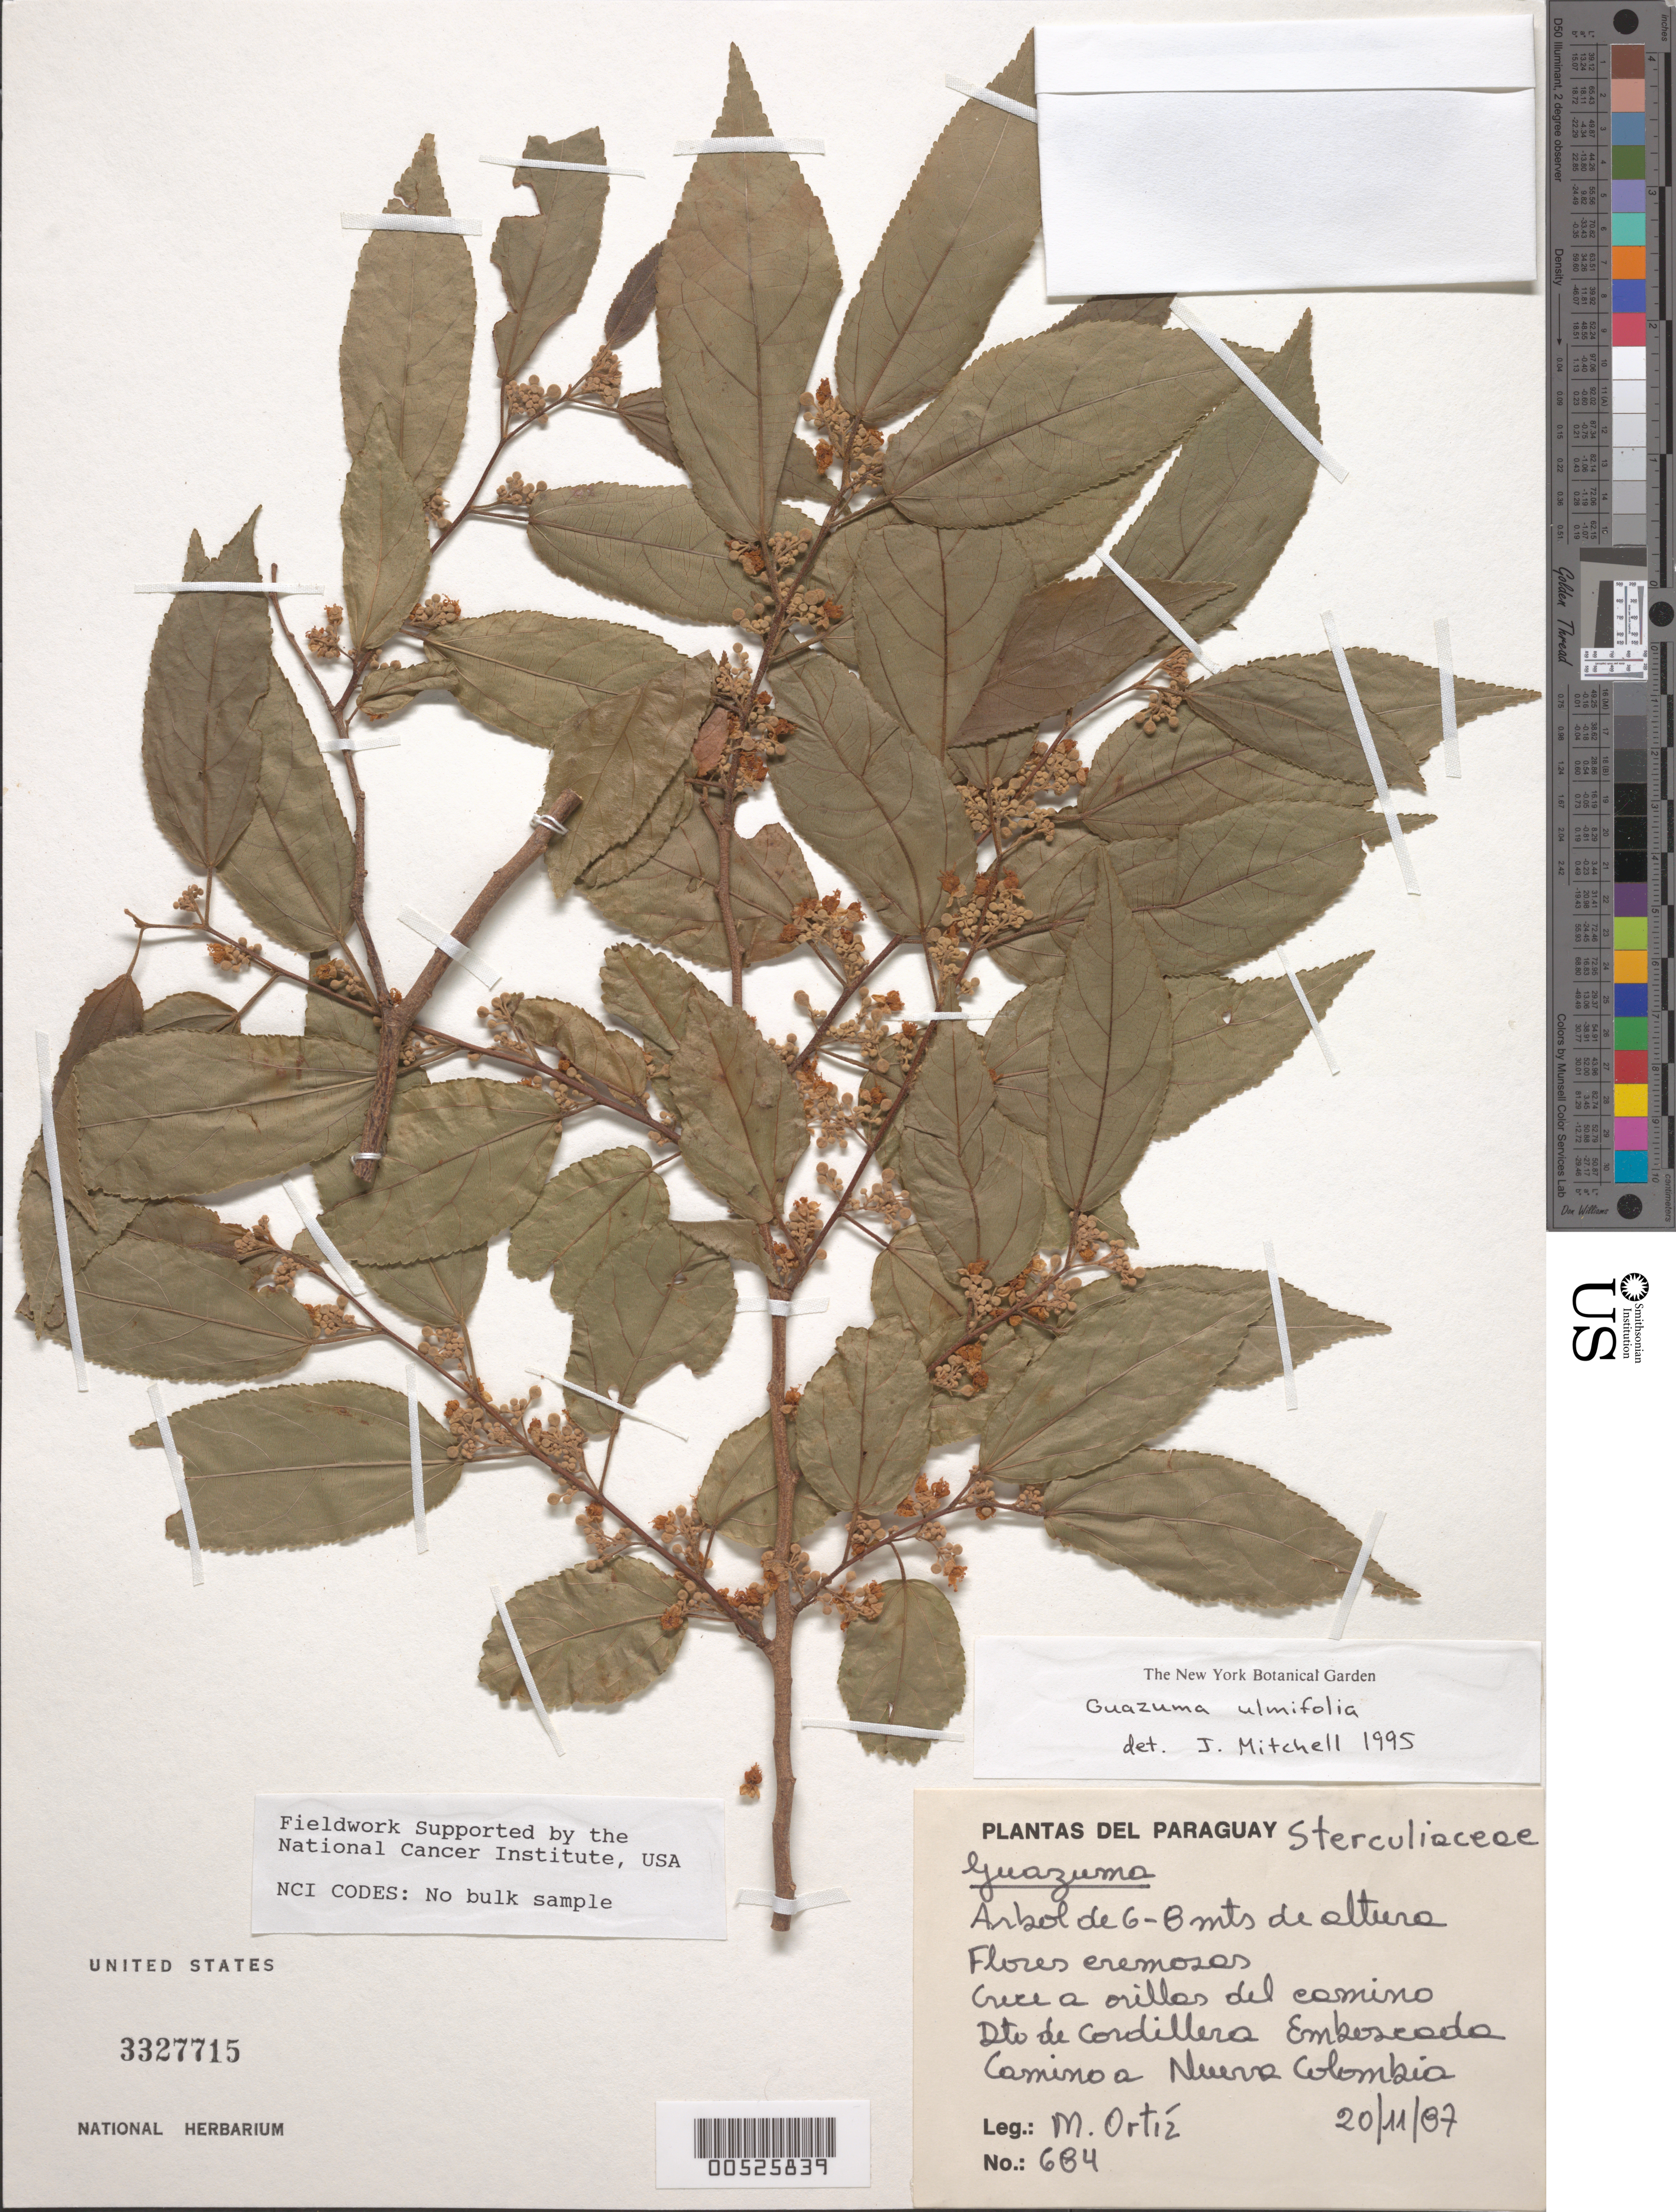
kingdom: Plantae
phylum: Tracheophyta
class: Magnoliopsida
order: Malvales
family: Malvaceae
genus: Guazuma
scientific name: Guazuma ulmifolia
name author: Lam.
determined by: Mitchell, J.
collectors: M. Ortíz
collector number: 684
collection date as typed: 20 Nov 1987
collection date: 1987-11-20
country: Paraguay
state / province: Cordillera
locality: Emboscede, Camino a Nueva Colombia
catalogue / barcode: US 3327715